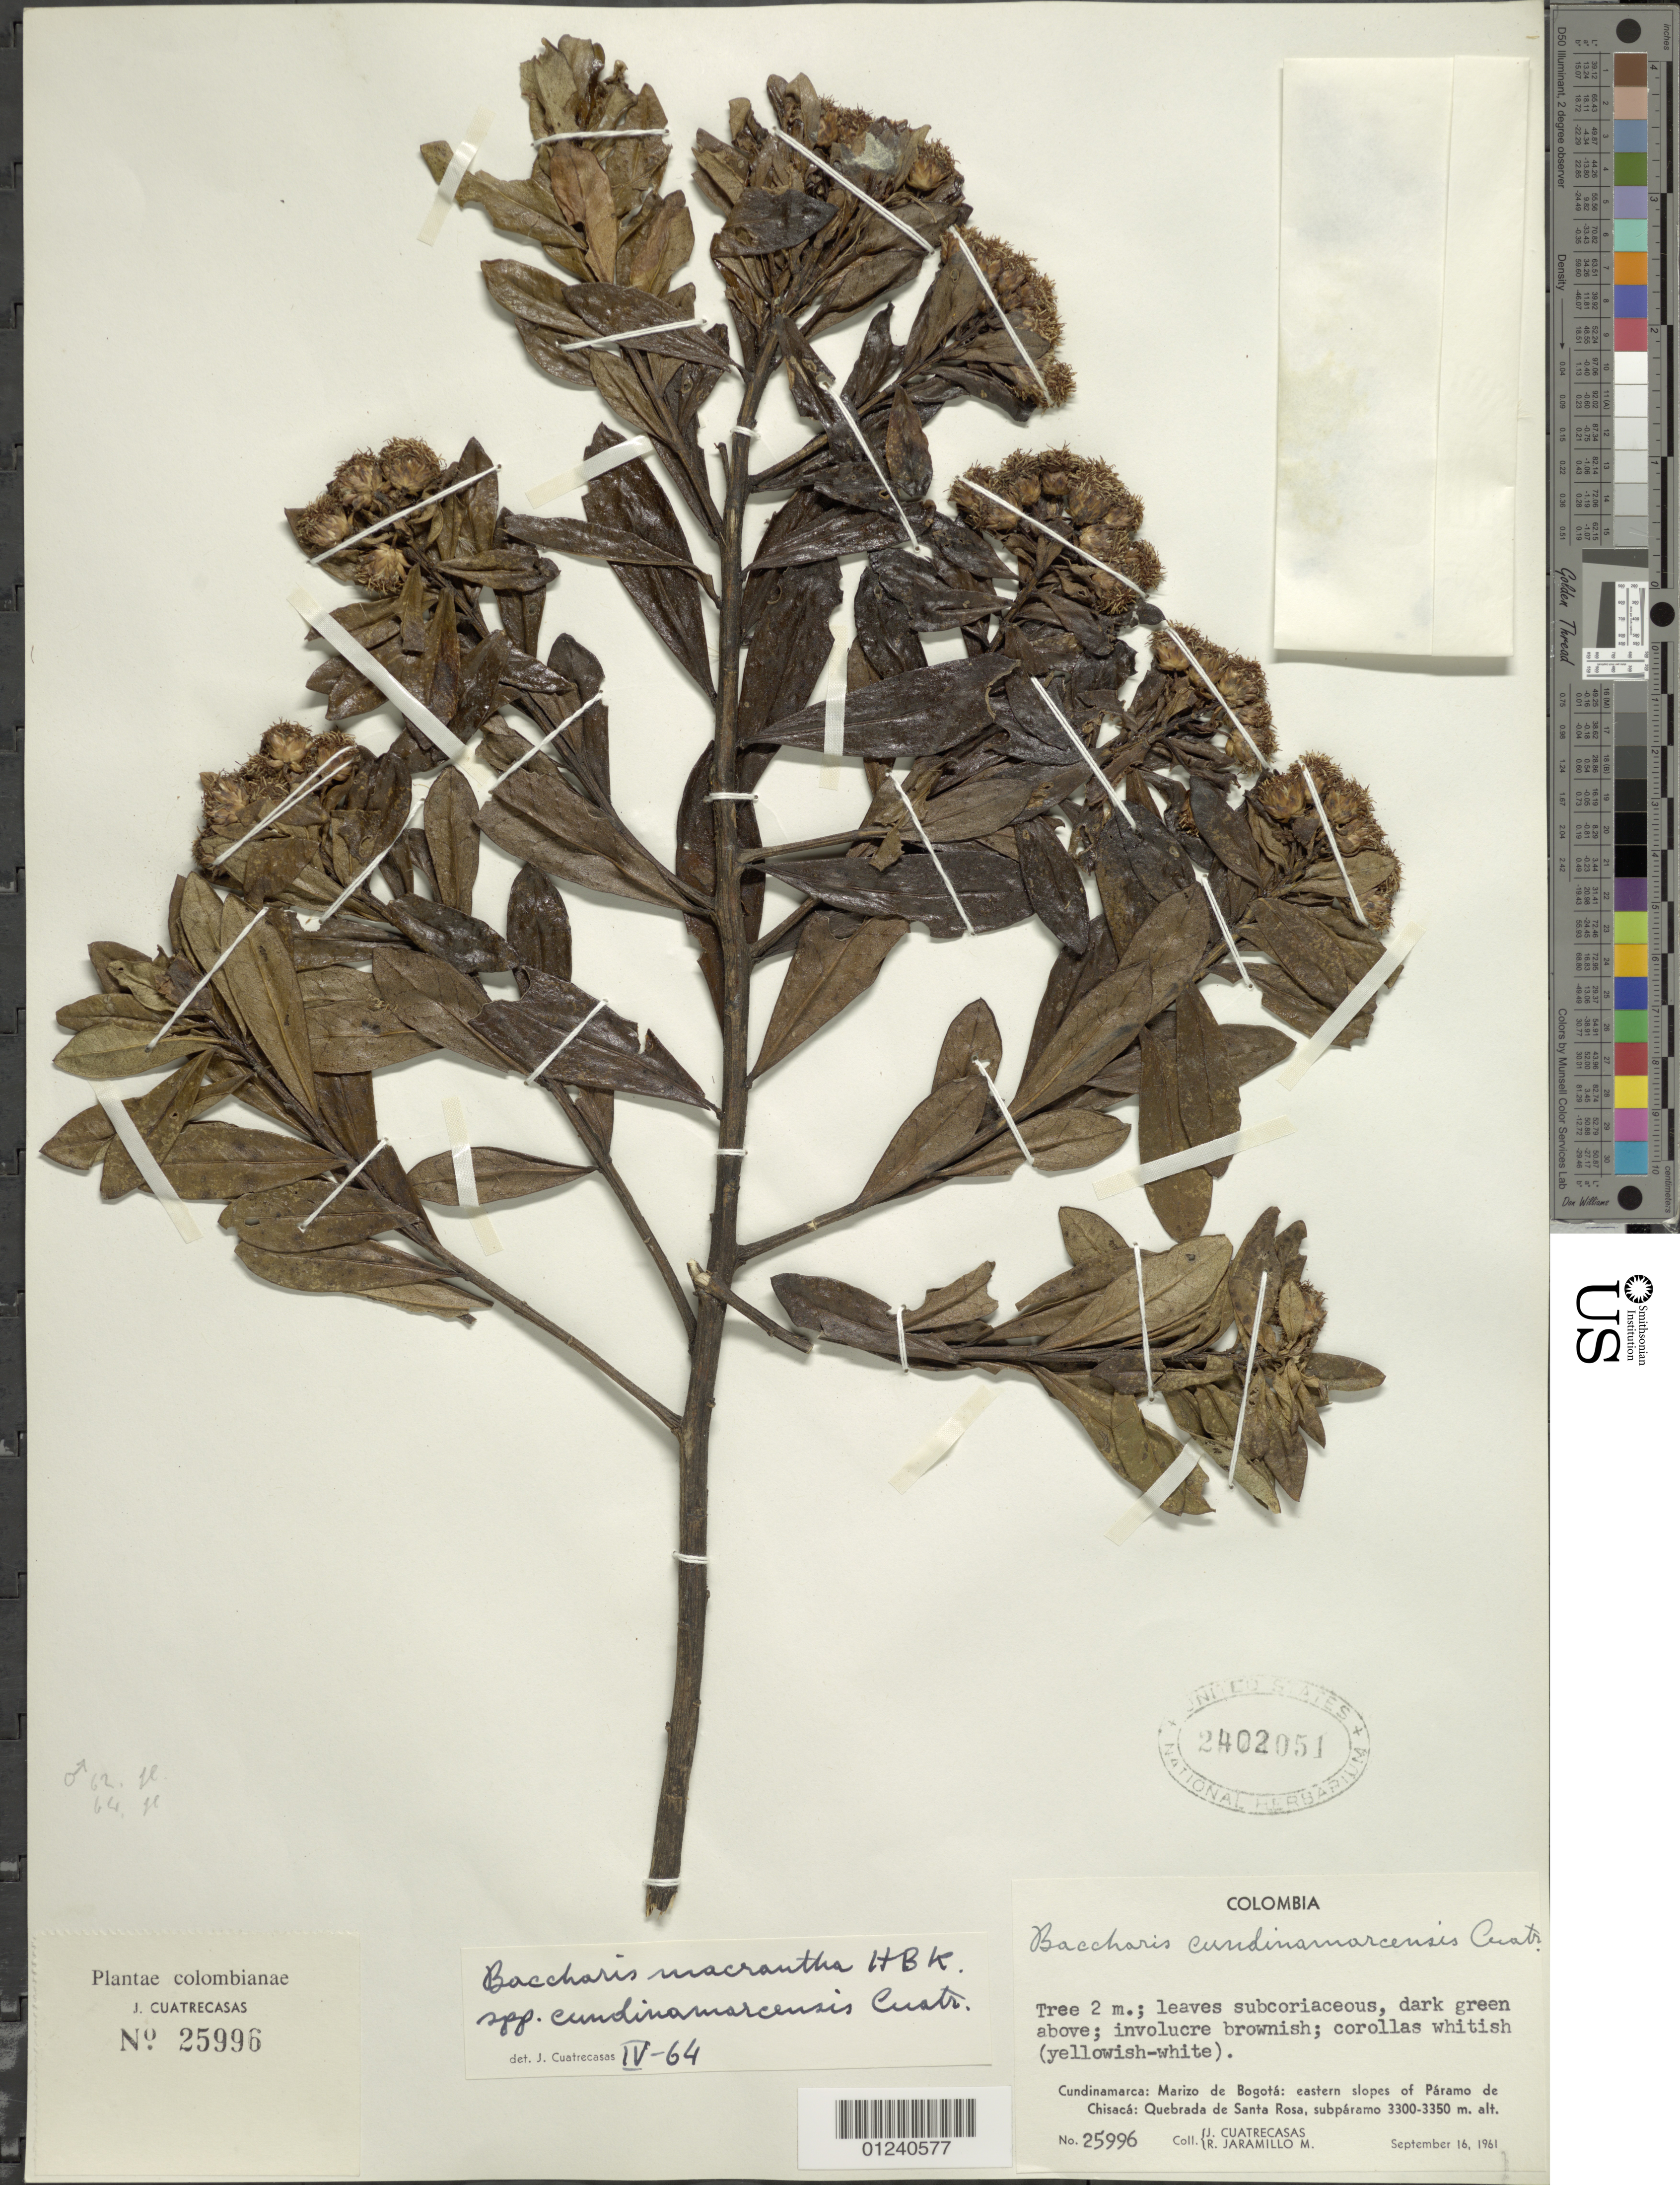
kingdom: Plantae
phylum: Tracheophyta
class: Magnoliopsida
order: Asterales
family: Asteraceae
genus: Baccharis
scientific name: Baccharis macrantha subsp. cundinamarcensis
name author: (Cuatrec.) Cuatrec.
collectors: J. Cuatrecasas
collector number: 25996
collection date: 1961-09-16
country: Colombia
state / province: Cundinamarca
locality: Marizo de Bogotá: eastern slopes of Páramo de Chisacá:: Quebrada de Santa Rosa, subpáramo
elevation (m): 3300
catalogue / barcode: US 2402051